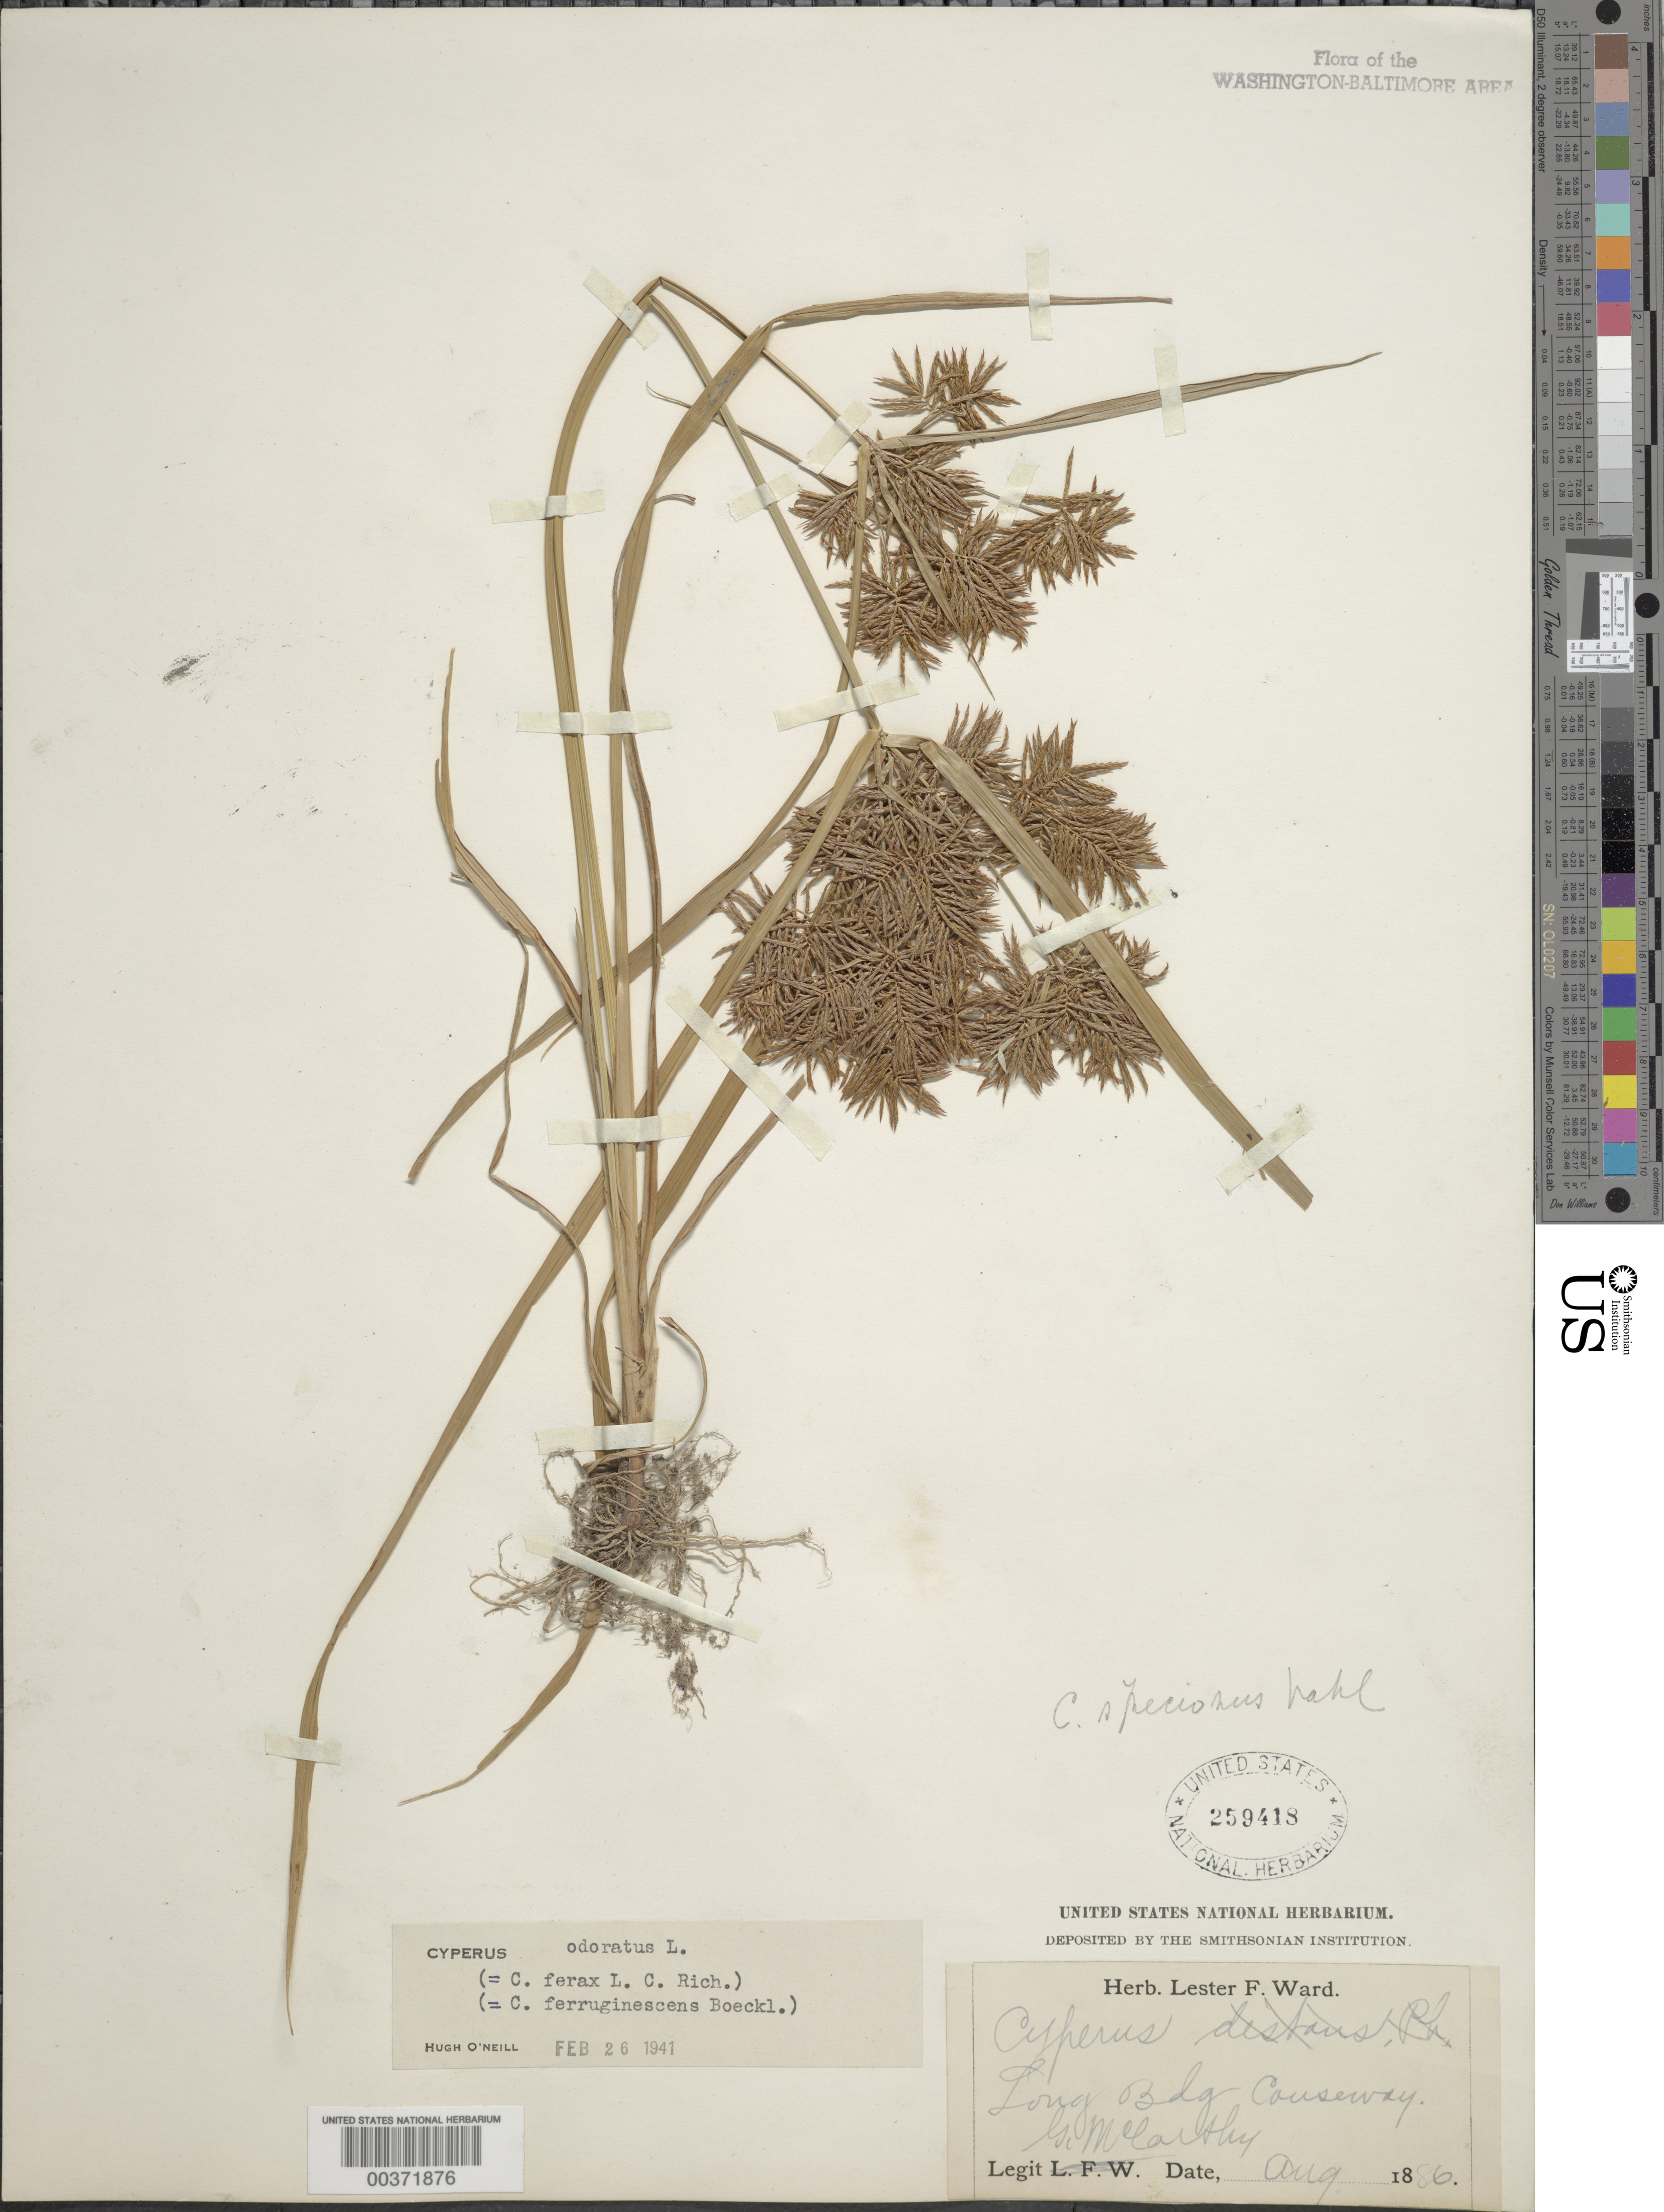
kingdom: Plantae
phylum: Tracheophyta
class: Liliopsida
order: Poales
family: Cyperaceae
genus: Cyperus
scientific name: Cyperus odoratus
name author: L.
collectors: G. McCarthy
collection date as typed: Aug 1886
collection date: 1886-08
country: United States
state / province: District of Columbia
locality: Long Bridge Causeway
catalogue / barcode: US 259418